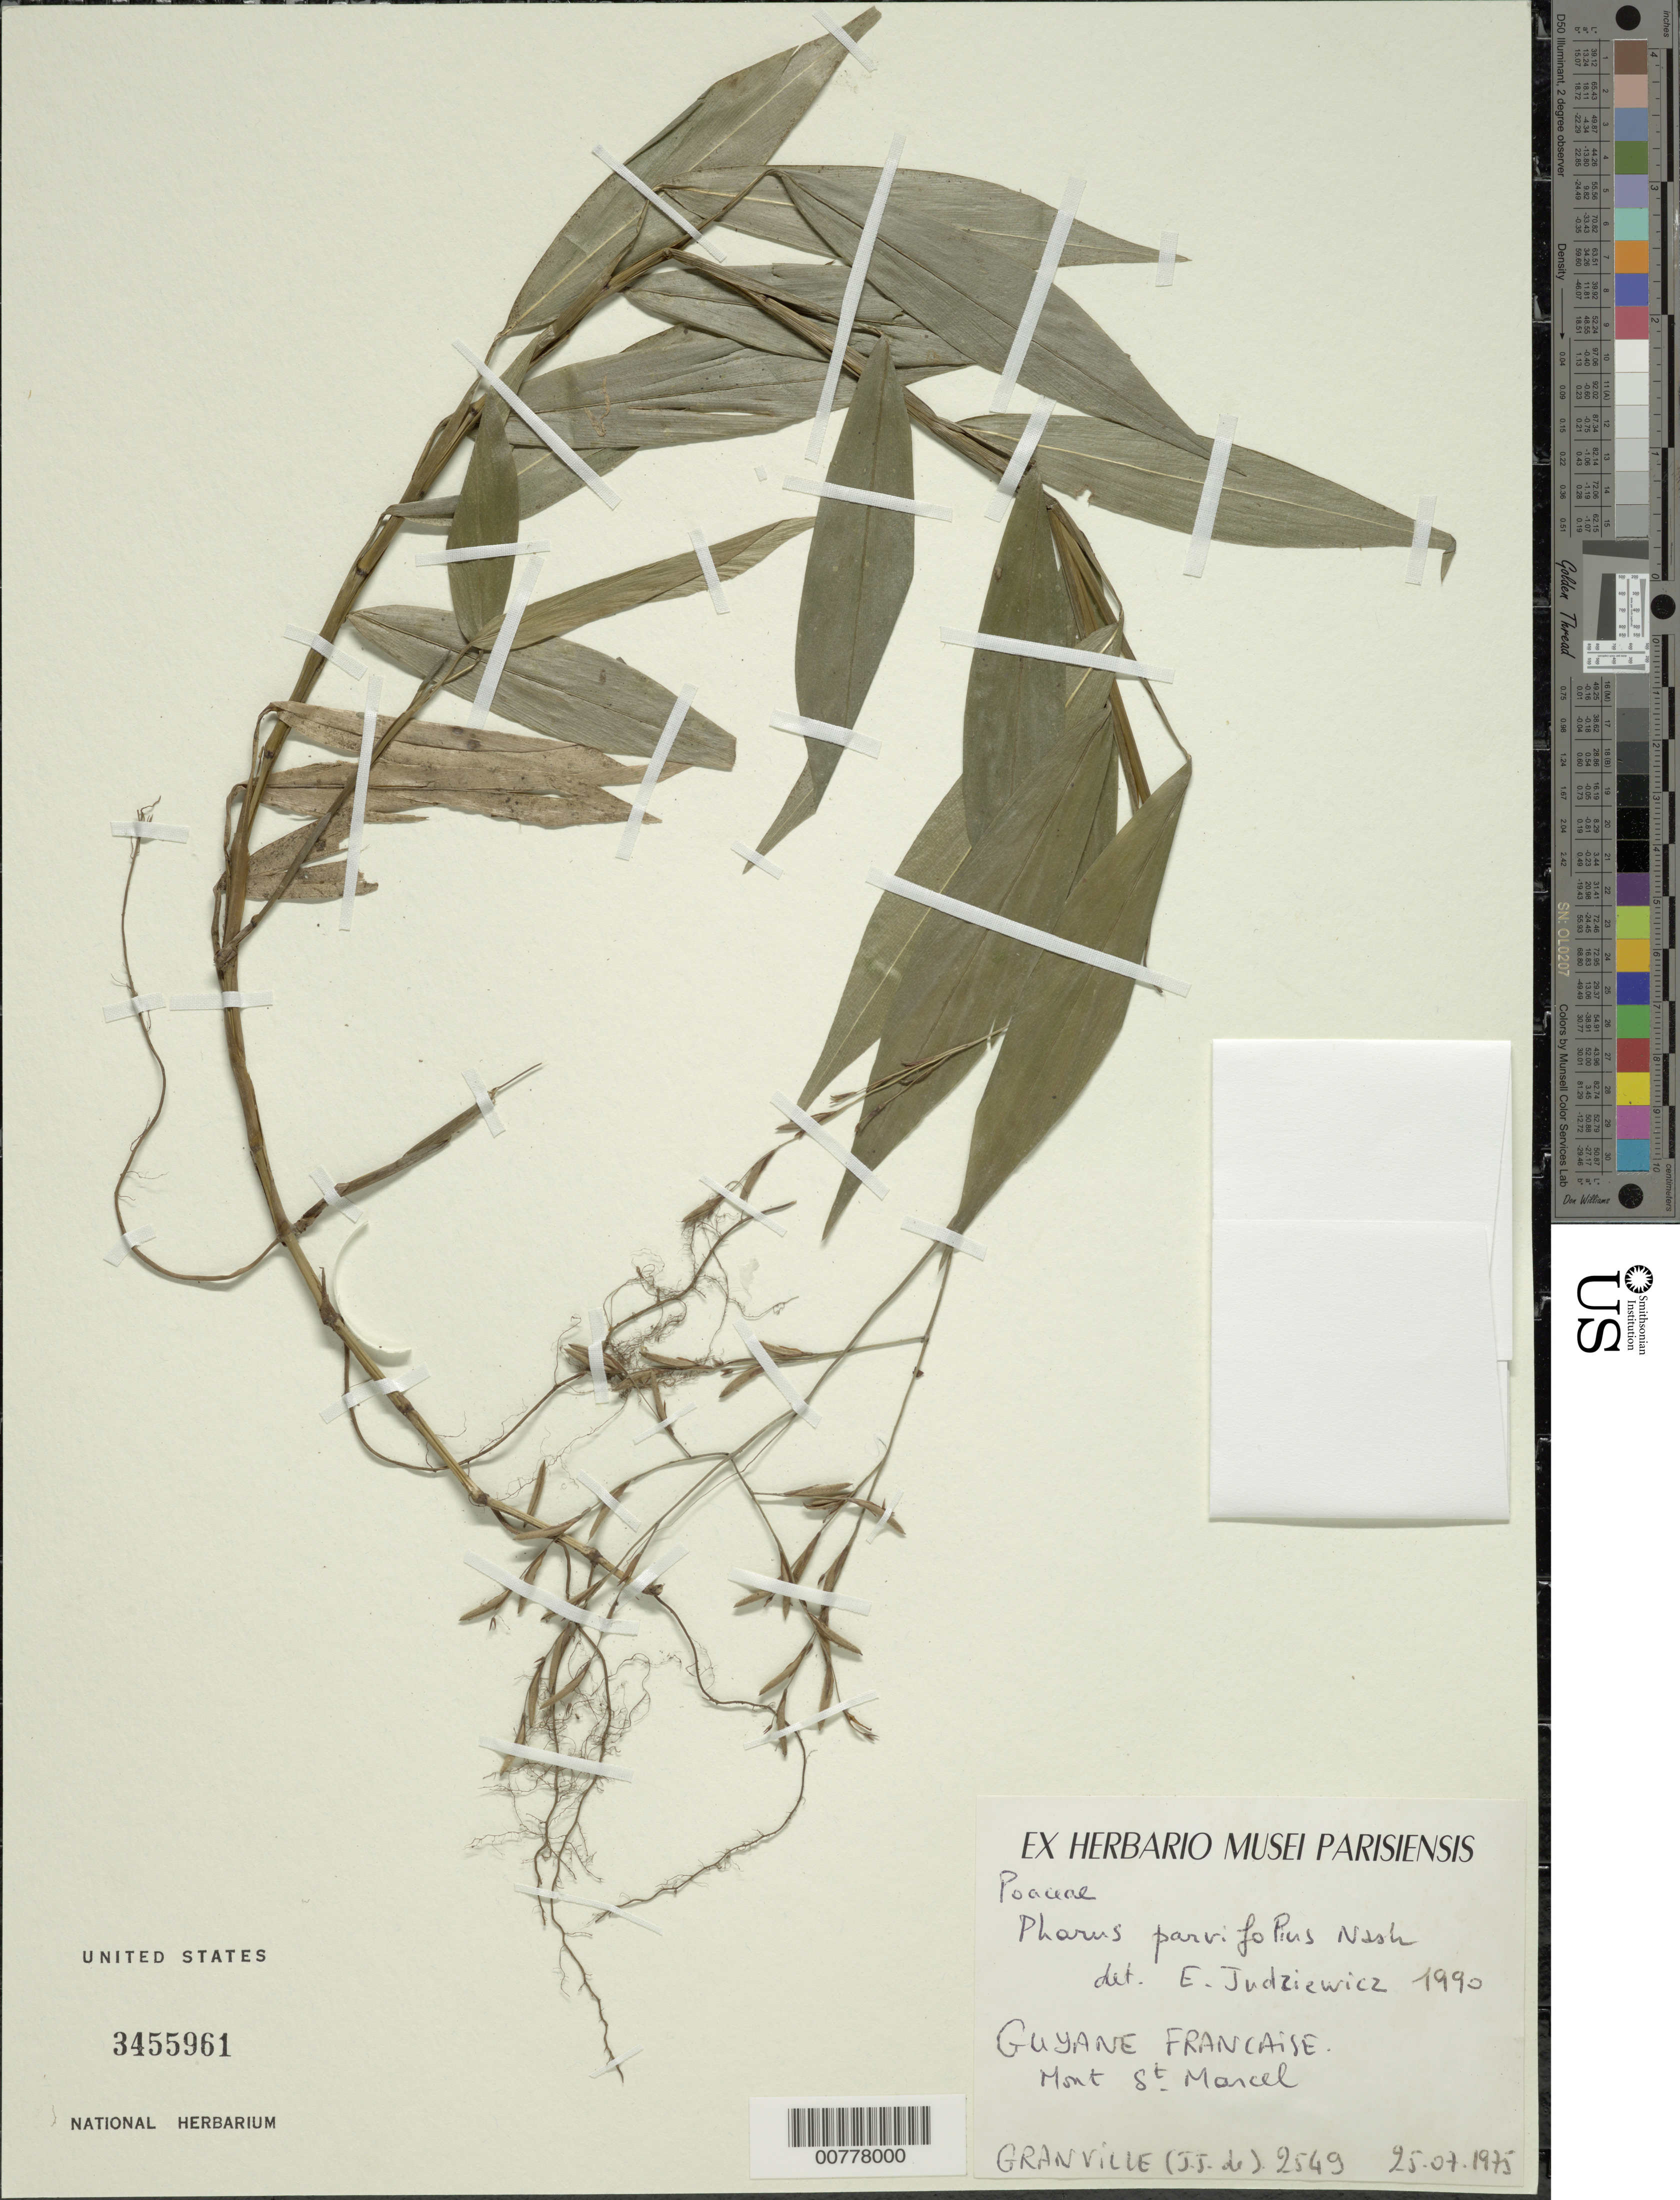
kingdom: Plantae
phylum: Tracheophyta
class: Liliopsida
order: Poales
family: Poaceae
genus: Pharus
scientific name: Pharus parvifolius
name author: Nash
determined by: Judziewicz, E. J.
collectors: J.-J. de Granville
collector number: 2549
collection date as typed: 25-Jul-75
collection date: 1975-07-25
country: French Guiana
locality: Haut Oyapock, versant S du Mont St. Marcel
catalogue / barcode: US 3455961